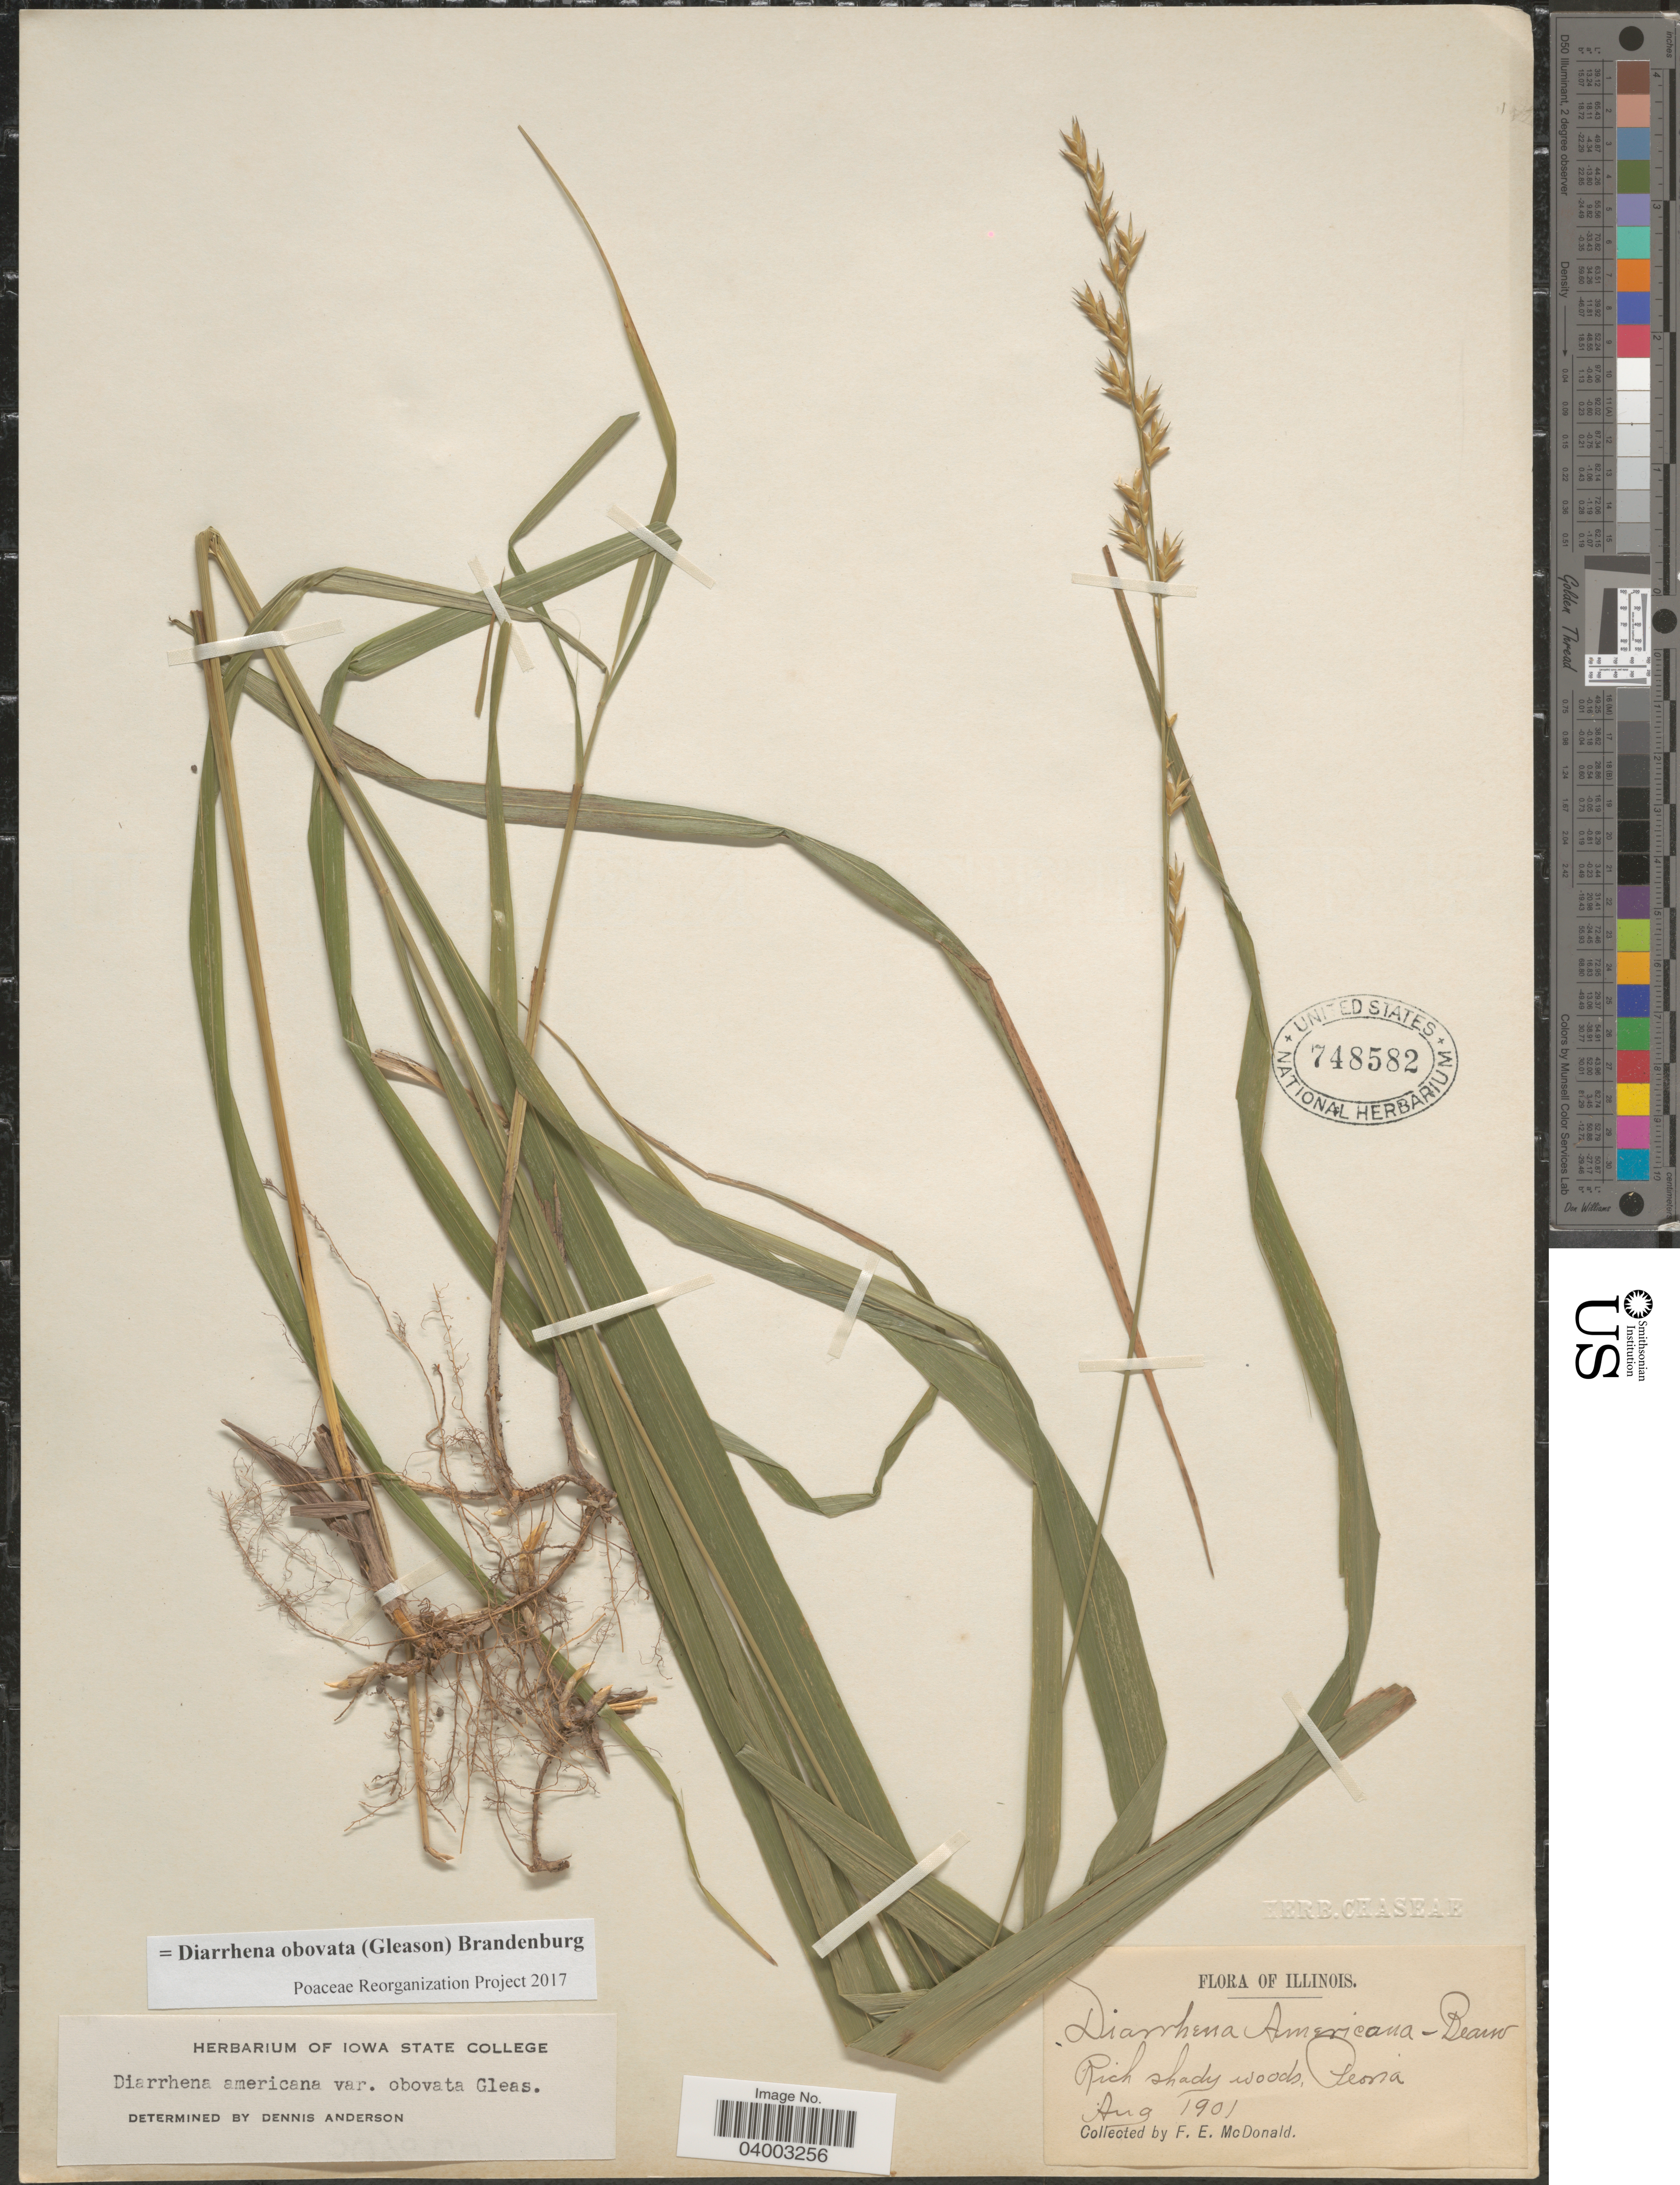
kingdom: Plantae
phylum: Tracheophyta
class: Liliopsida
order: Poales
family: Poaceae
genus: Diarrhena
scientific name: Diarrhena obovata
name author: (Gleason) Brandenburg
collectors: F. E. McDonald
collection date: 1901-08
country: United States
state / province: Illinois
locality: Rich shady woods, Peoria.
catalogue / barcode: US 748582